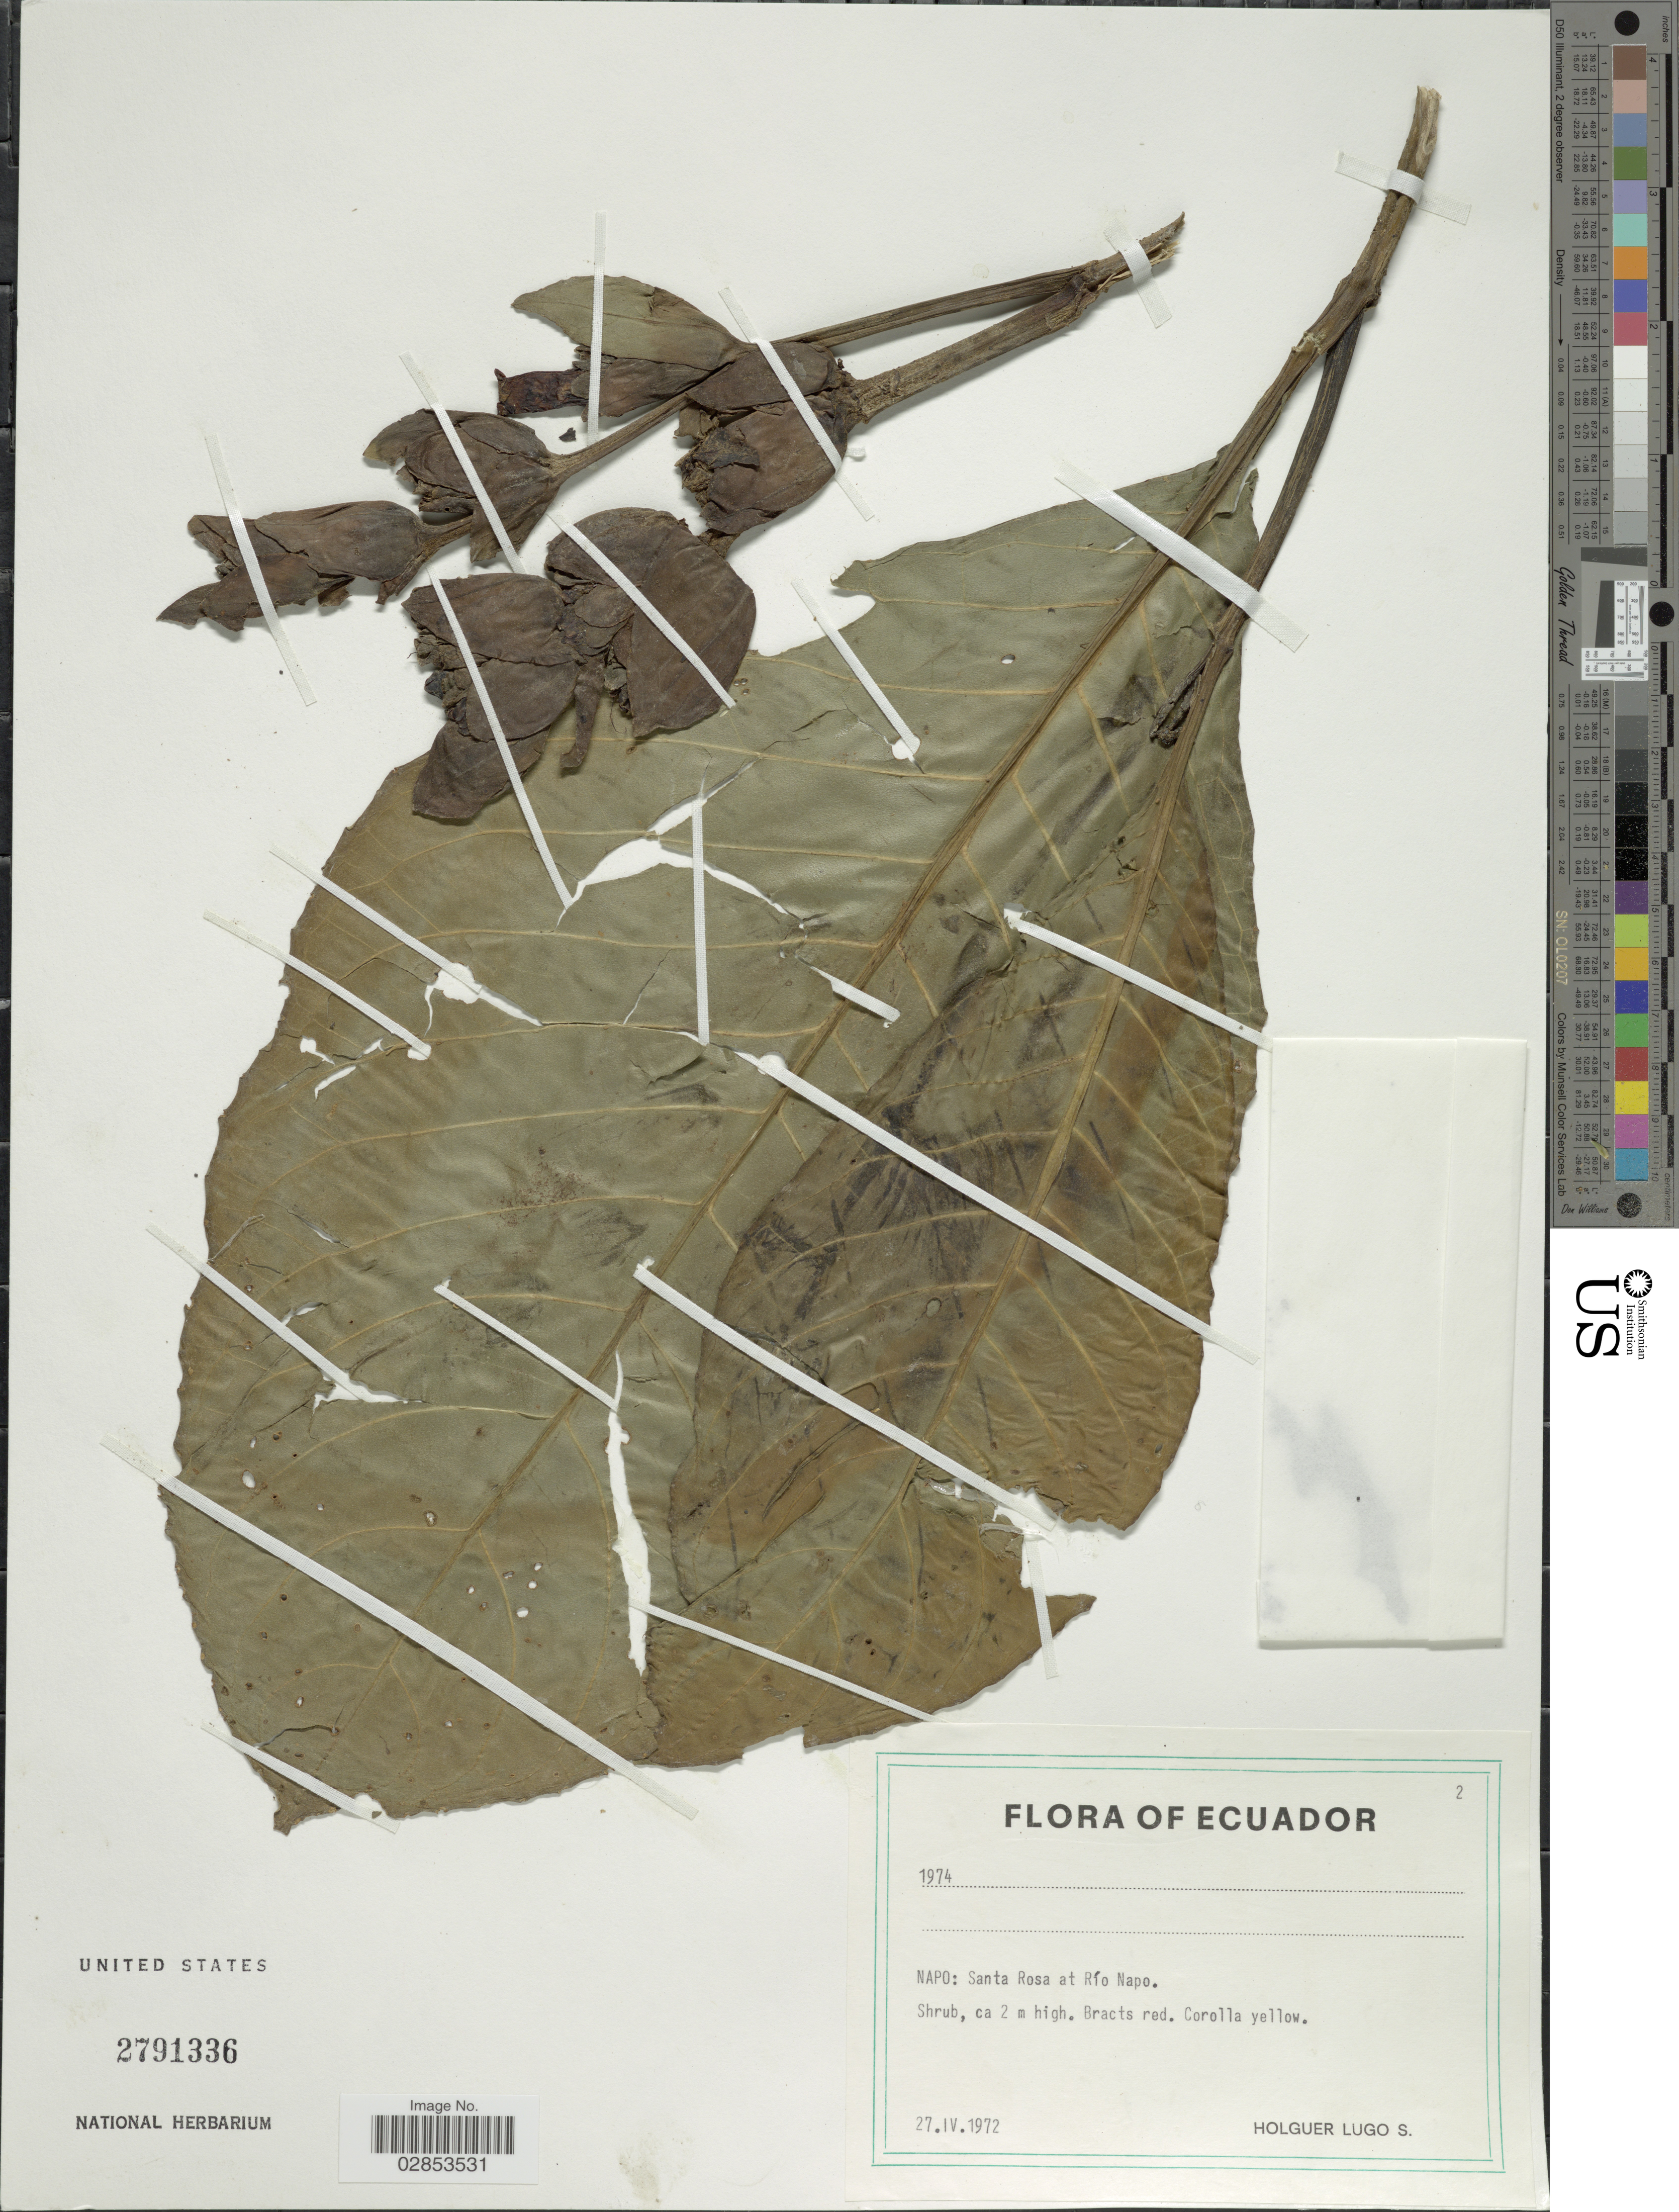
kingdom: Plantae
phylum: Tracheophyta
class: Magnoliopsida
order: Lamiales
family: Acanthaceae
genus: Sanchezia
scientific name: Sanchezia oblonga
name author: Ruiz & Pav.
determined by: Azevedo, Igor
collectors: H. Lugo S.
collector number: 1974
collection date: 1972-04-27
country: Ecuador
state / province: Napo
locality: Santa Rosa at Río Napo.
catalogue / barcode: US 2791336